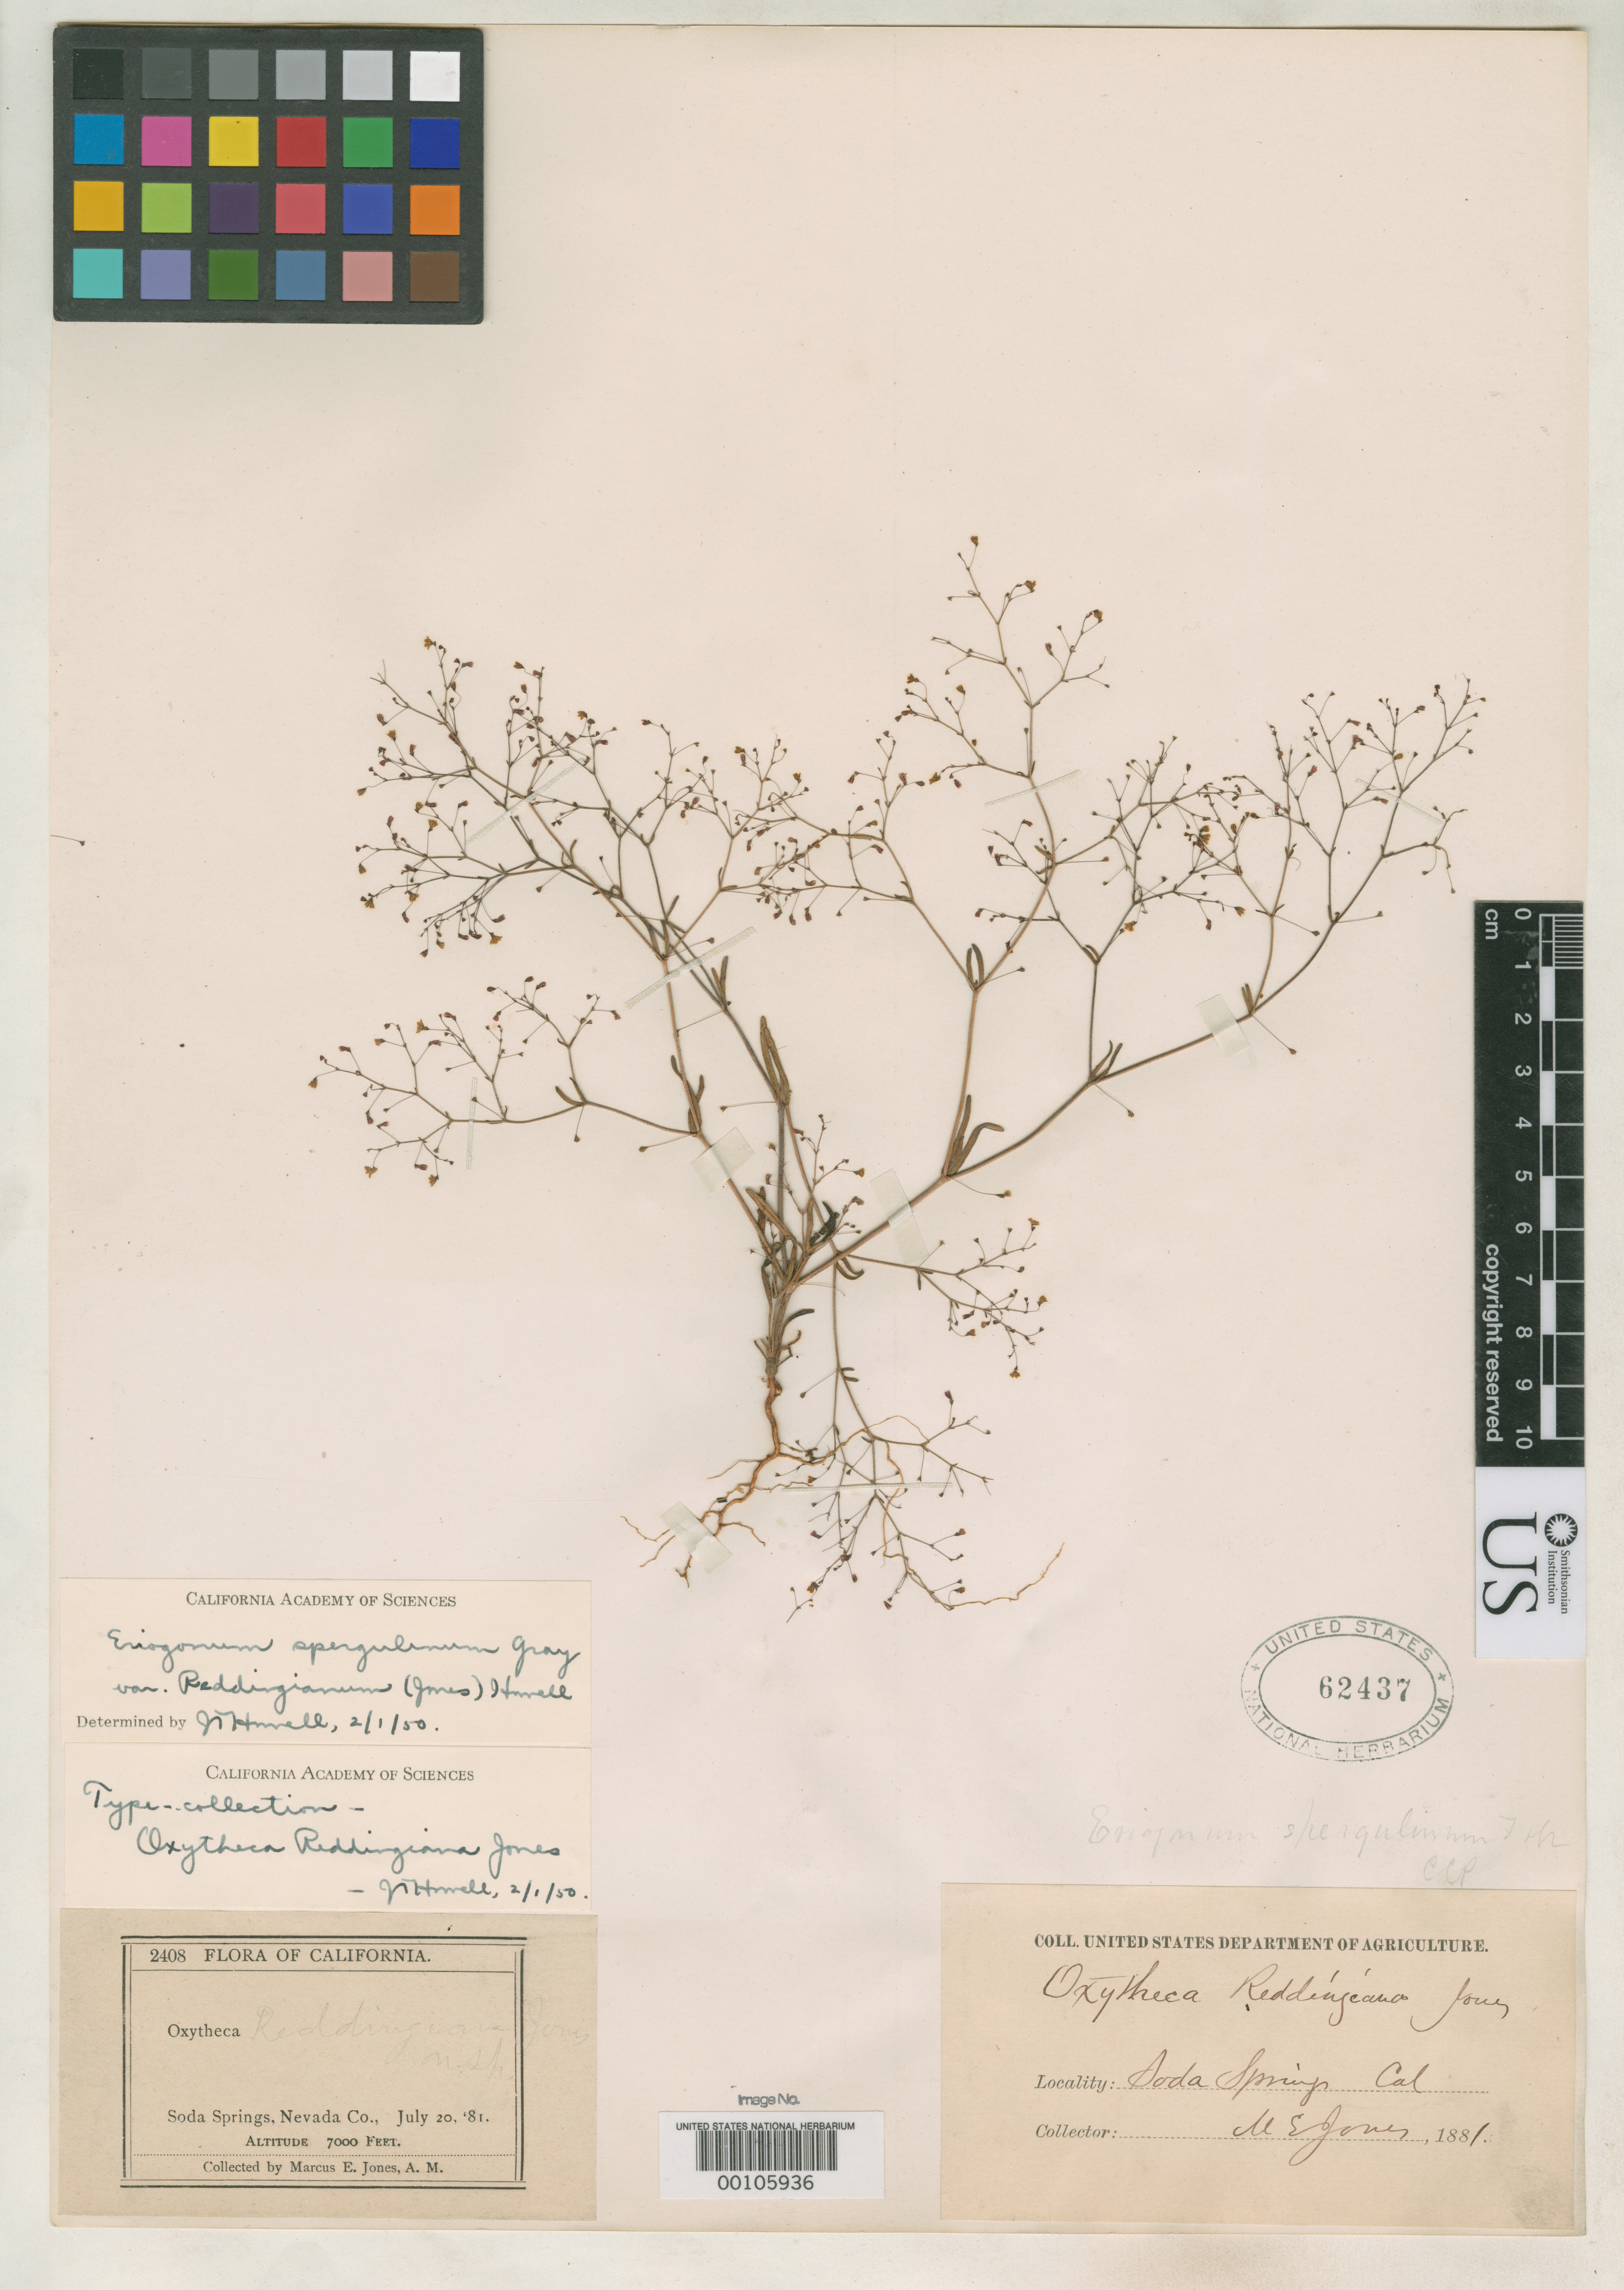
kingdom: Plantae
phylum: Tracheophyta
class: Magnoliopsida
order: Caryophyllales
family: Polygonaceae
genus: Oxytheca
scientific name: Oxytheca reddingiana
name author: M.E. Jones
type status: Isotype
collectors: M. E. Jones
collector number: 2408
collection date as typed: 20 Jul 1881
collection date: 1881-07-20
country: United States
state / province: California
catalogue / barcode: US 62437